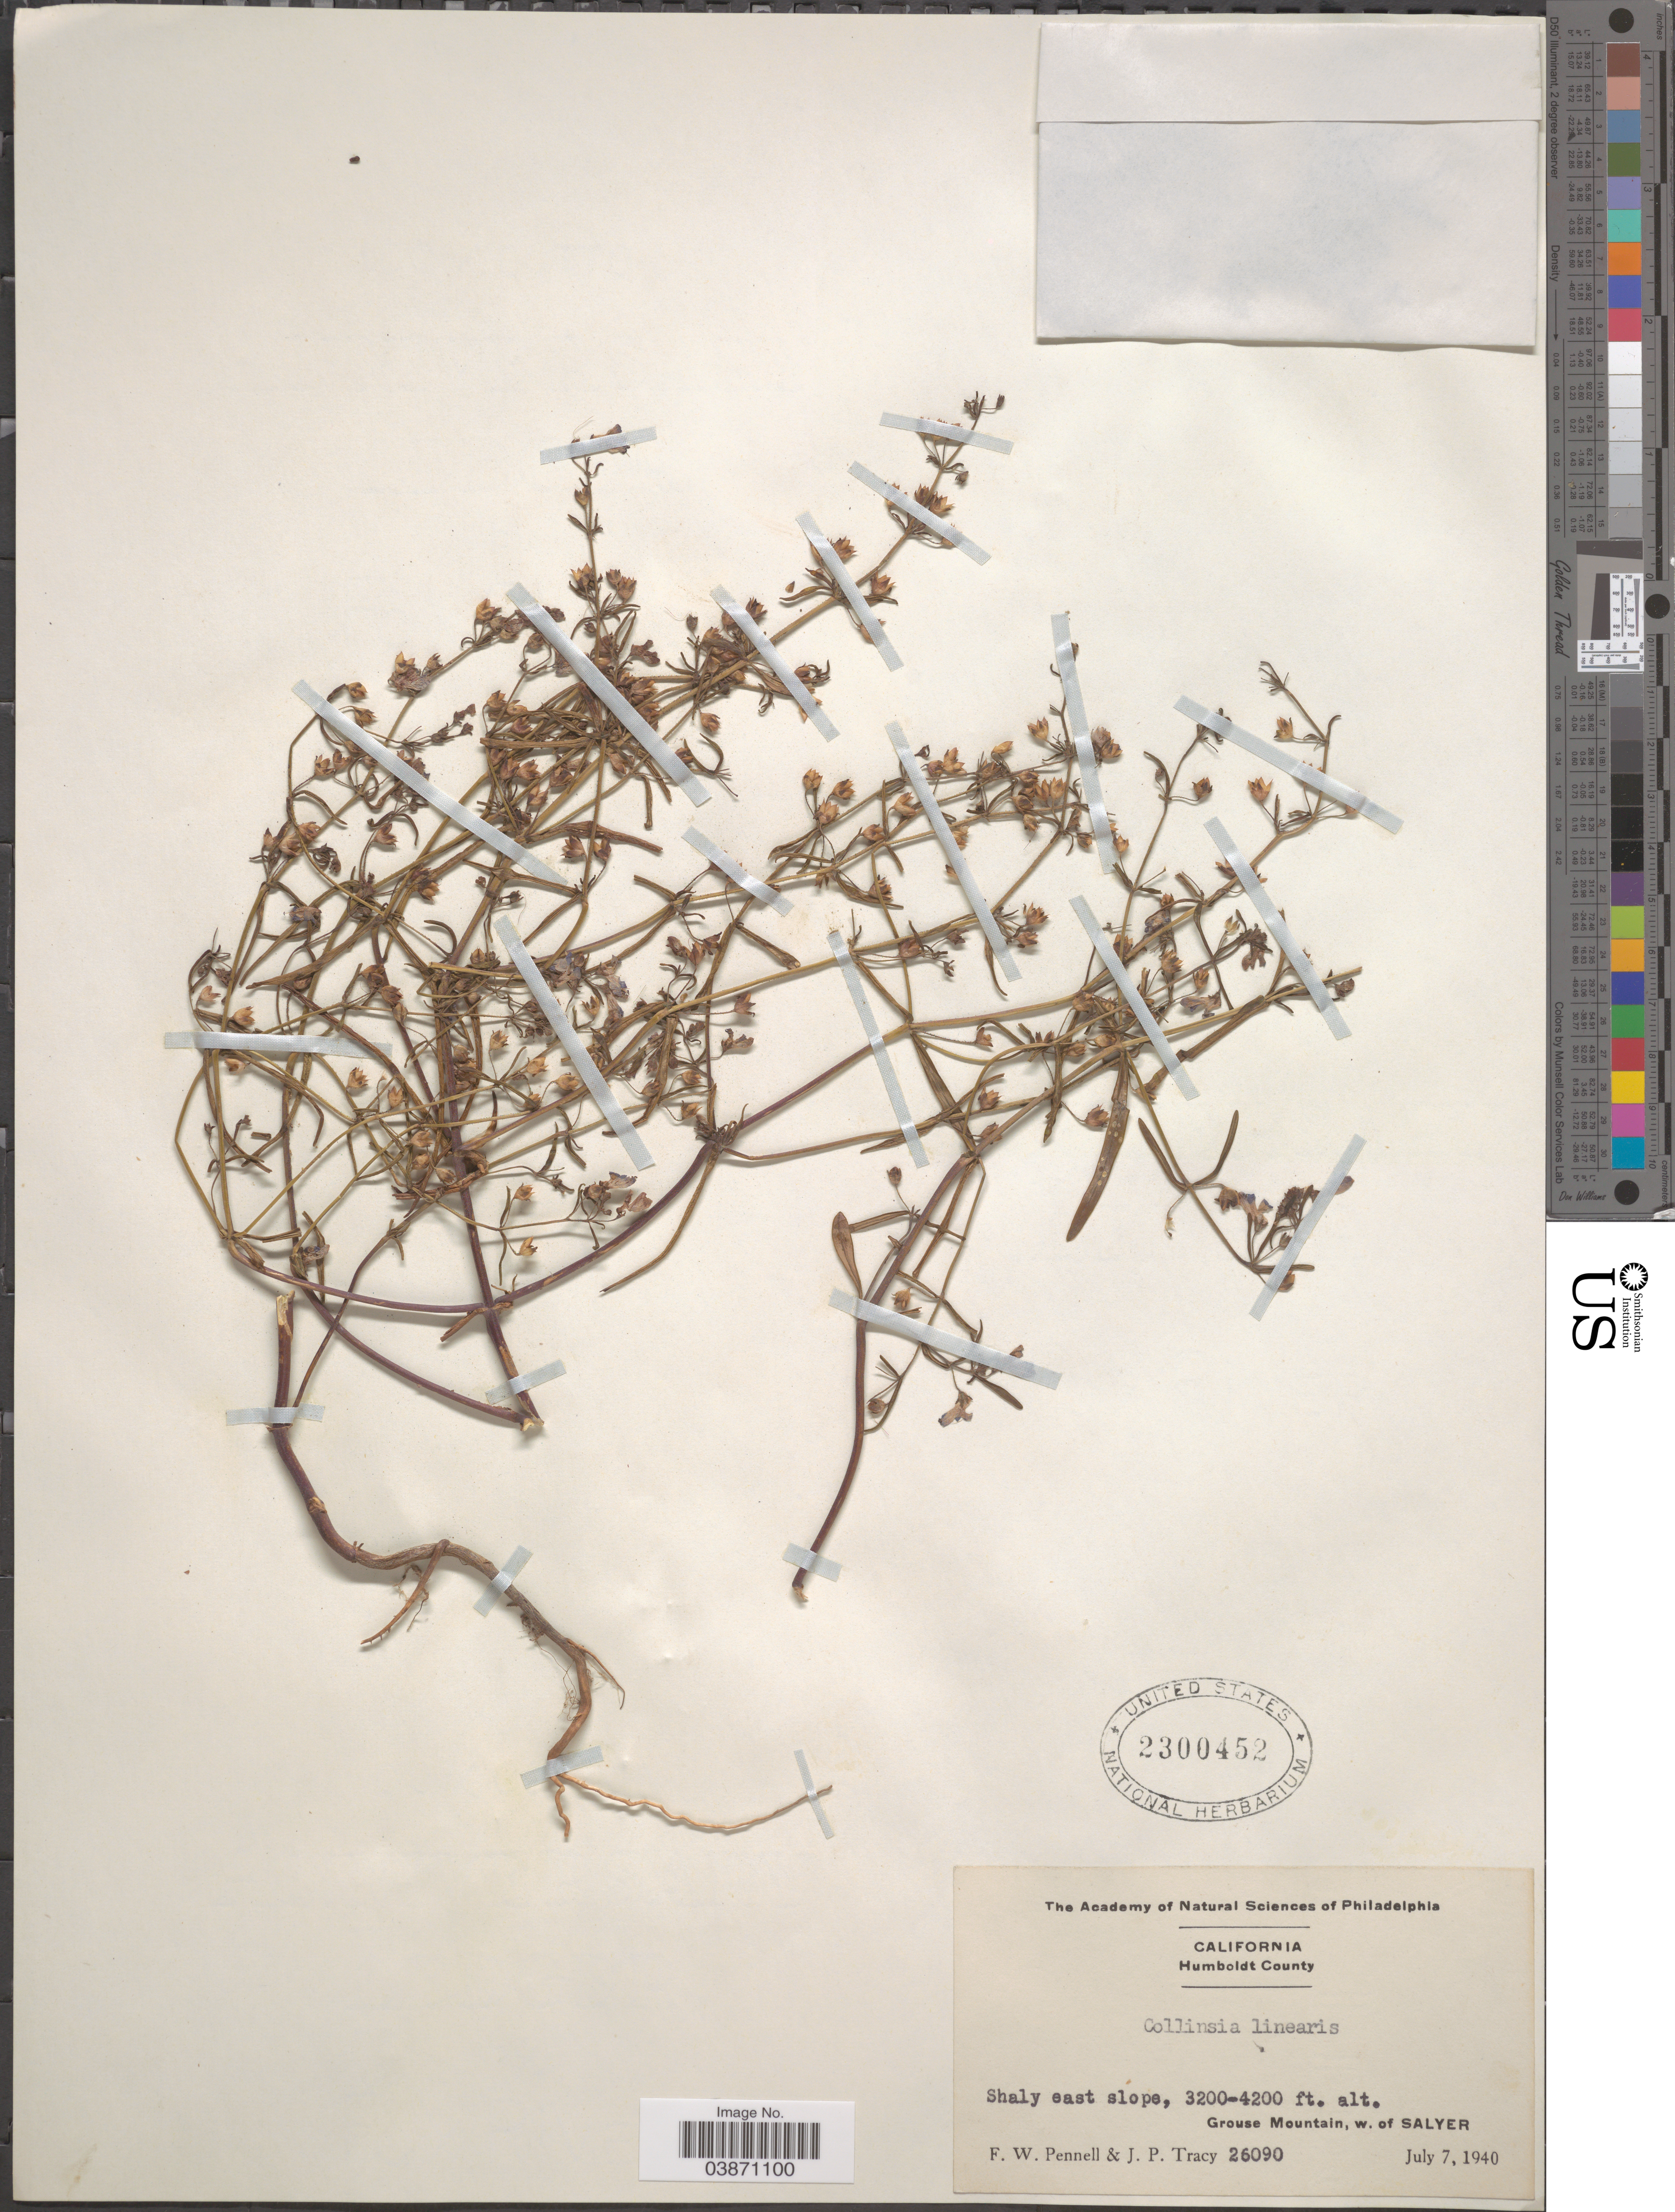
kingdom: Plantae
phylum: Tracheophyta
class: Magnoliopsida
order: Lamiales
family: Plantaginaceae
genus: Collinsia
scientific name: Collinsia linearis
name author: A. Gray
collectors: F. W. Pennell & J. Tracy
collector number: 26090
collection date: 1940-07-07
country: United States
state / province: California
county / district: Humboldt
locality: Humboldt County. Grouse Mountain, w. of Salyer.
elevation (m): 975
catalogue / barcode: US 2300452